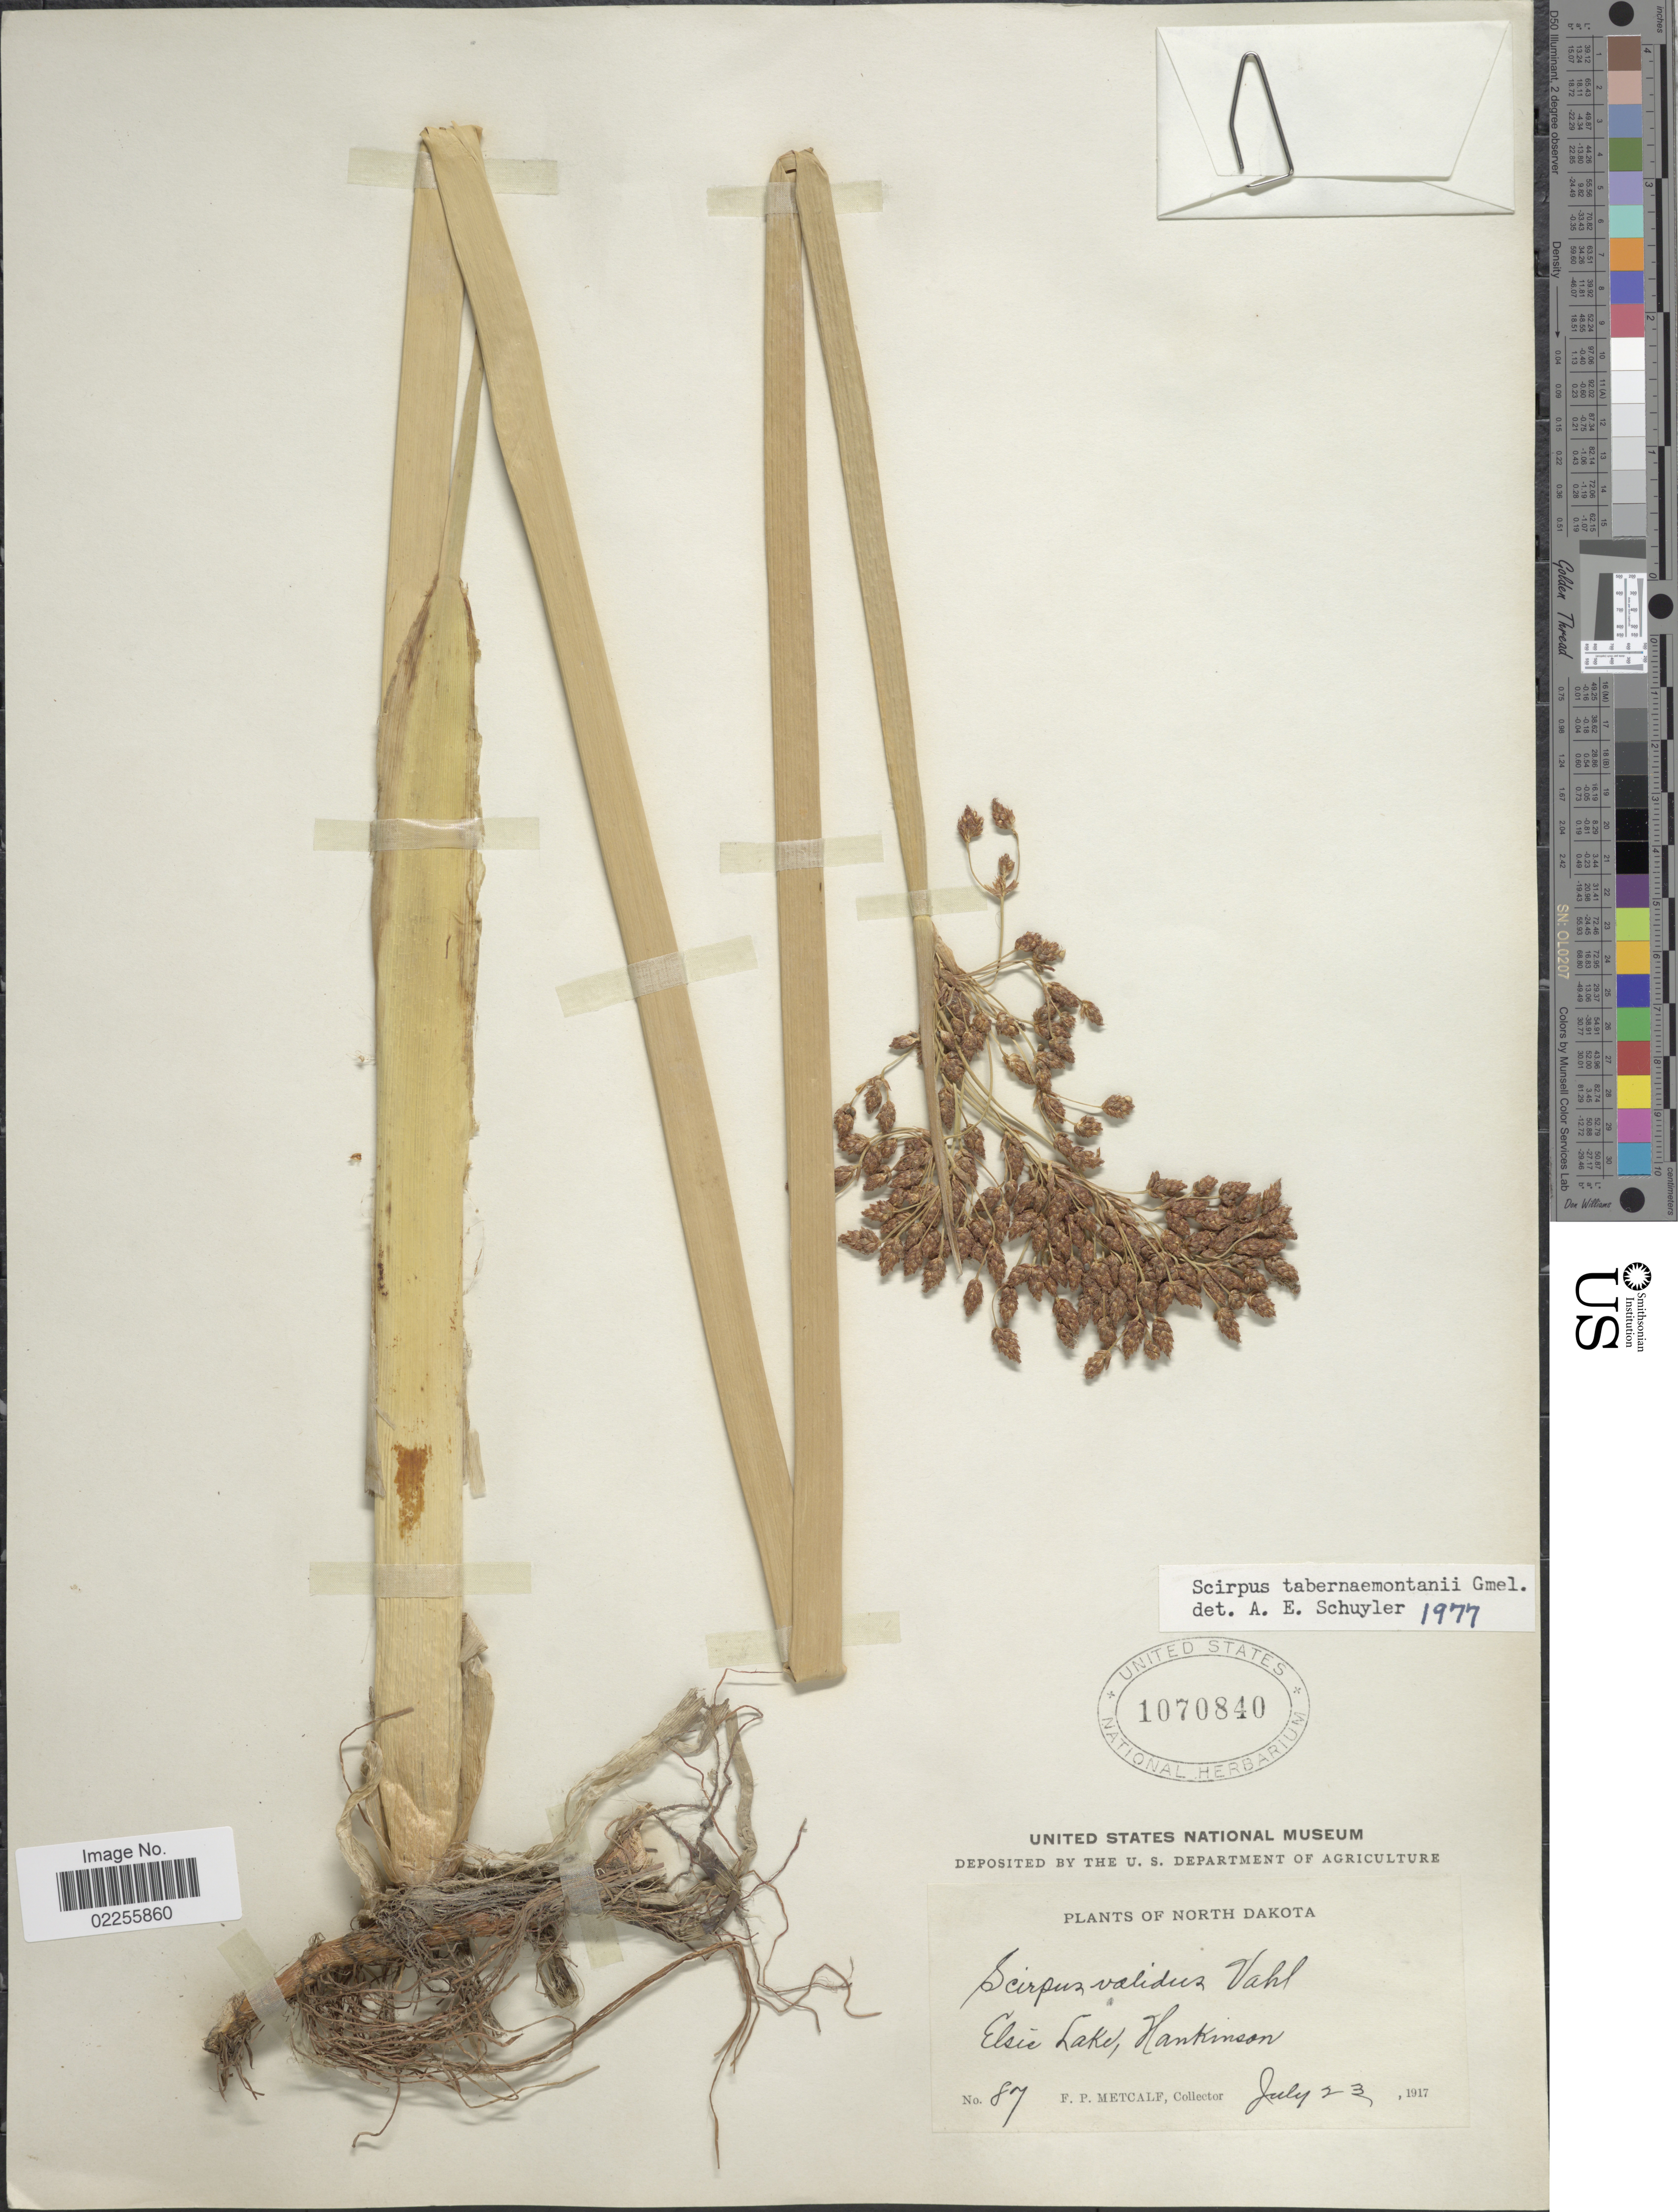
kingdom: Plantae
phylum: Tracheophyta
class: Liliopsida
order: Poales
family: Cyperaceae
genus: Schoenoplectus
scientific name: Schoenoplectus tabernaemontani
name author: (C.C. Gmel.) Palla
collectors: F. Metcalf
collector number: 87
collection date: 1917-07-23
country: United States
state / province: North Dakota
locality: Elsie Lake, Hankinson.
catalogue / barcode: US 1070840